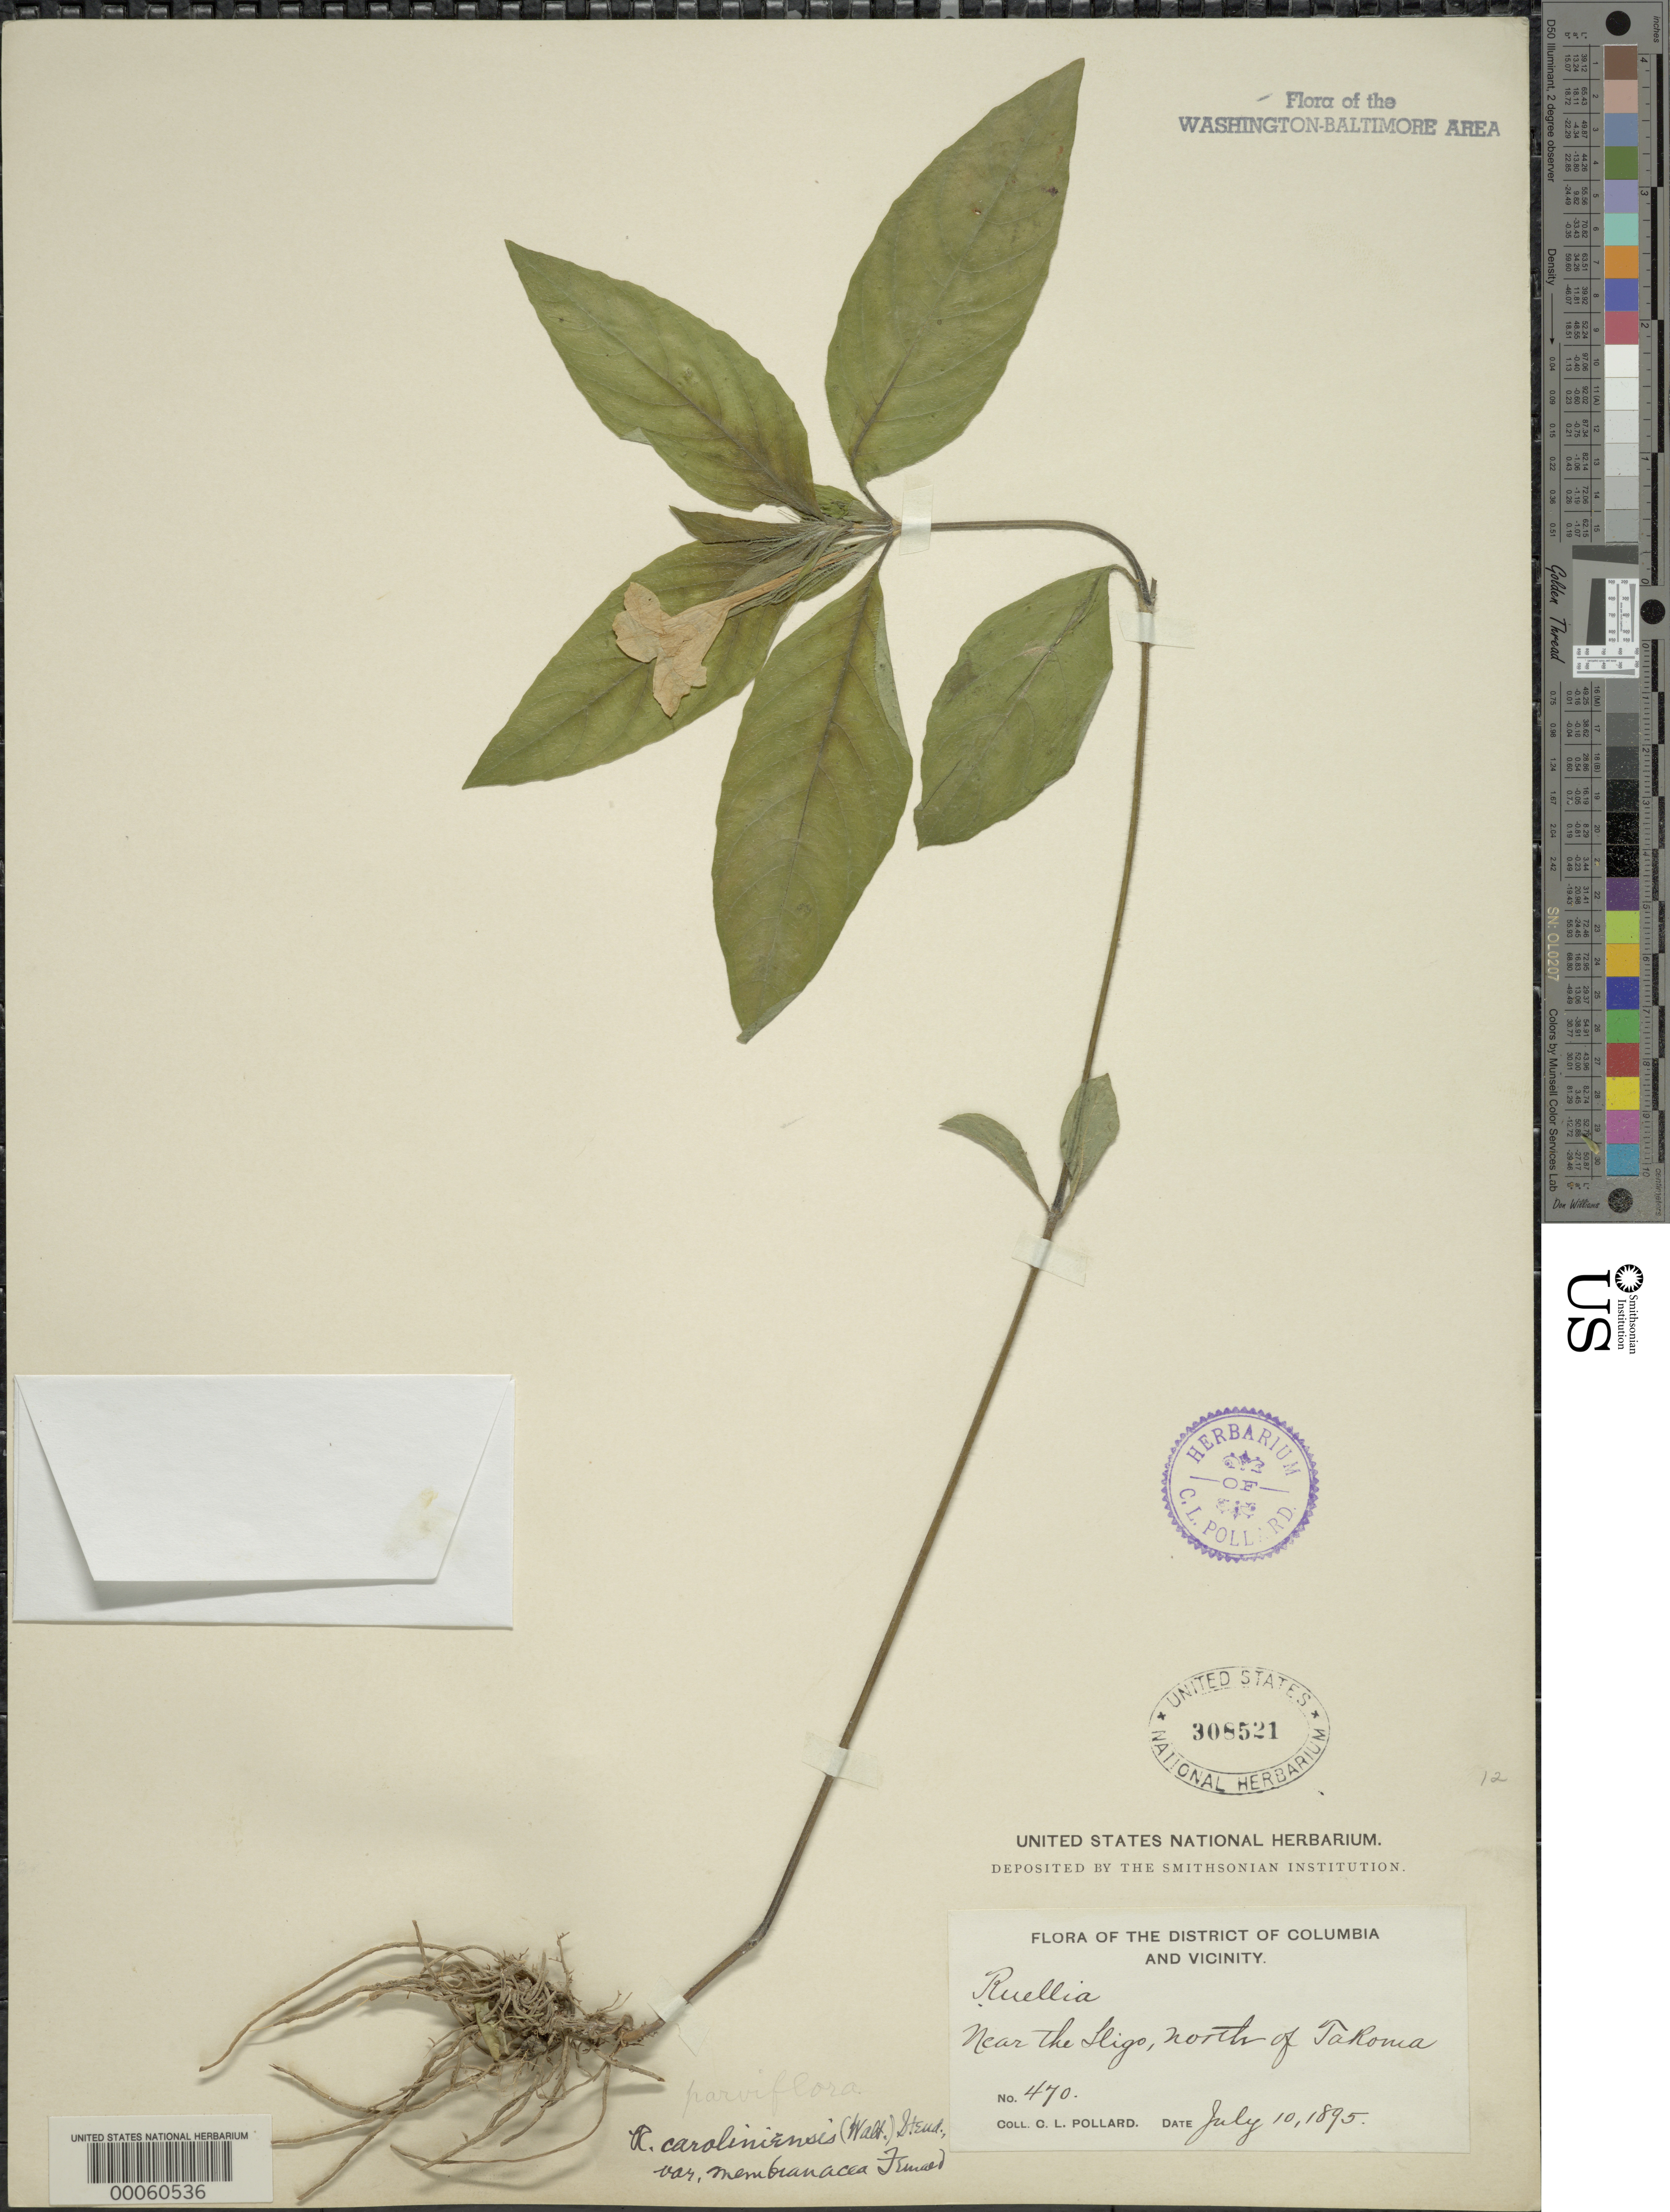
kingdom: Plantae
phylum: Tracheophyta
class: Magnoliopsida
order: Lamiales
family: Acanthaceae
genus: Ruellia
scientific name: Ruellia caroliniensis var. membranacea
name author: Fernald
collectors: C. L. Pollard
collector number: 470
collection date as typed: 10 Jul 1895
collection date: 1895-07-10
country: United States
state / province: Maryland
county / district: Montgomery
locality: Sligo, N of Takoma Park Sligo Creek Park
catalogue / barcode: US 308521